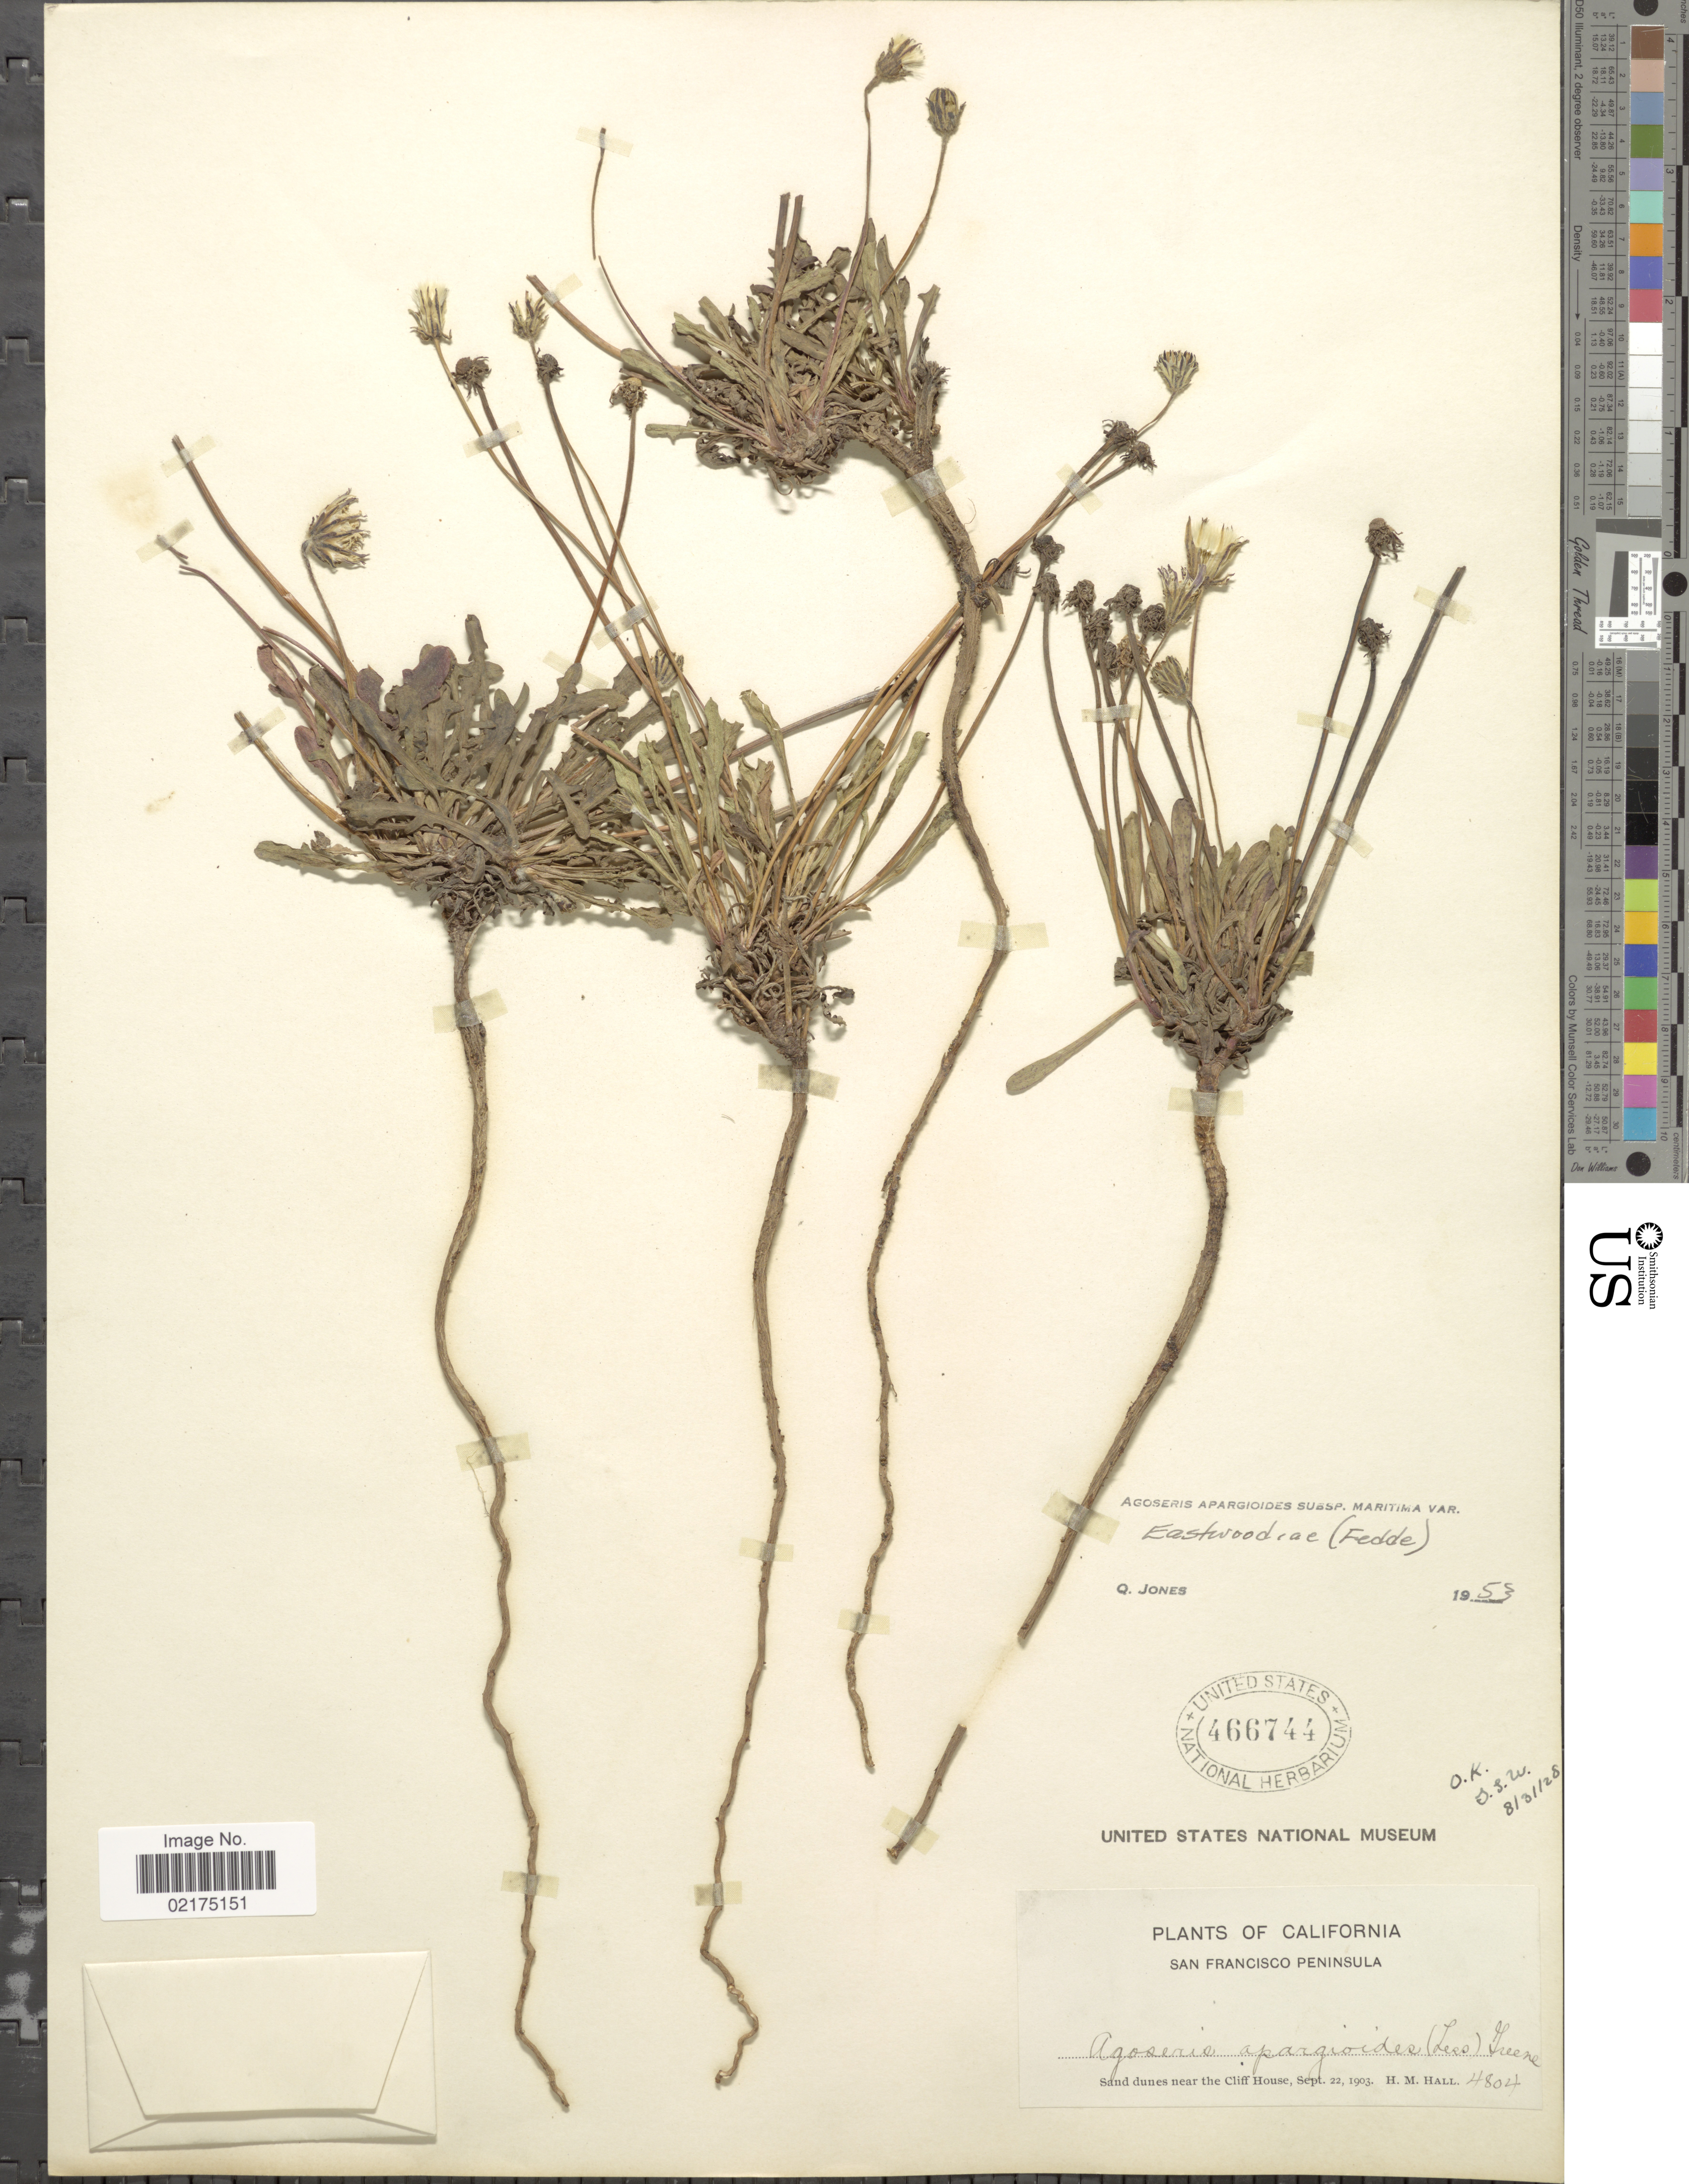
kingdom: Plantae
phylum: Tracheophyta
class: Magnoliopsida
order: Asterales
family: Asteraceae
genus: Agoseris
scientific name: Agoseris apargioides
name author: (Less.) Greene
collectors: H. M. Hall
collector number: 4804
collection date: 1903-09-22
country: United States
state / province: California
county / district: San Francisco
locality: San Francisco Peninsula, Sand dunes near the Cliff House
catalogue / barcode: US 466744